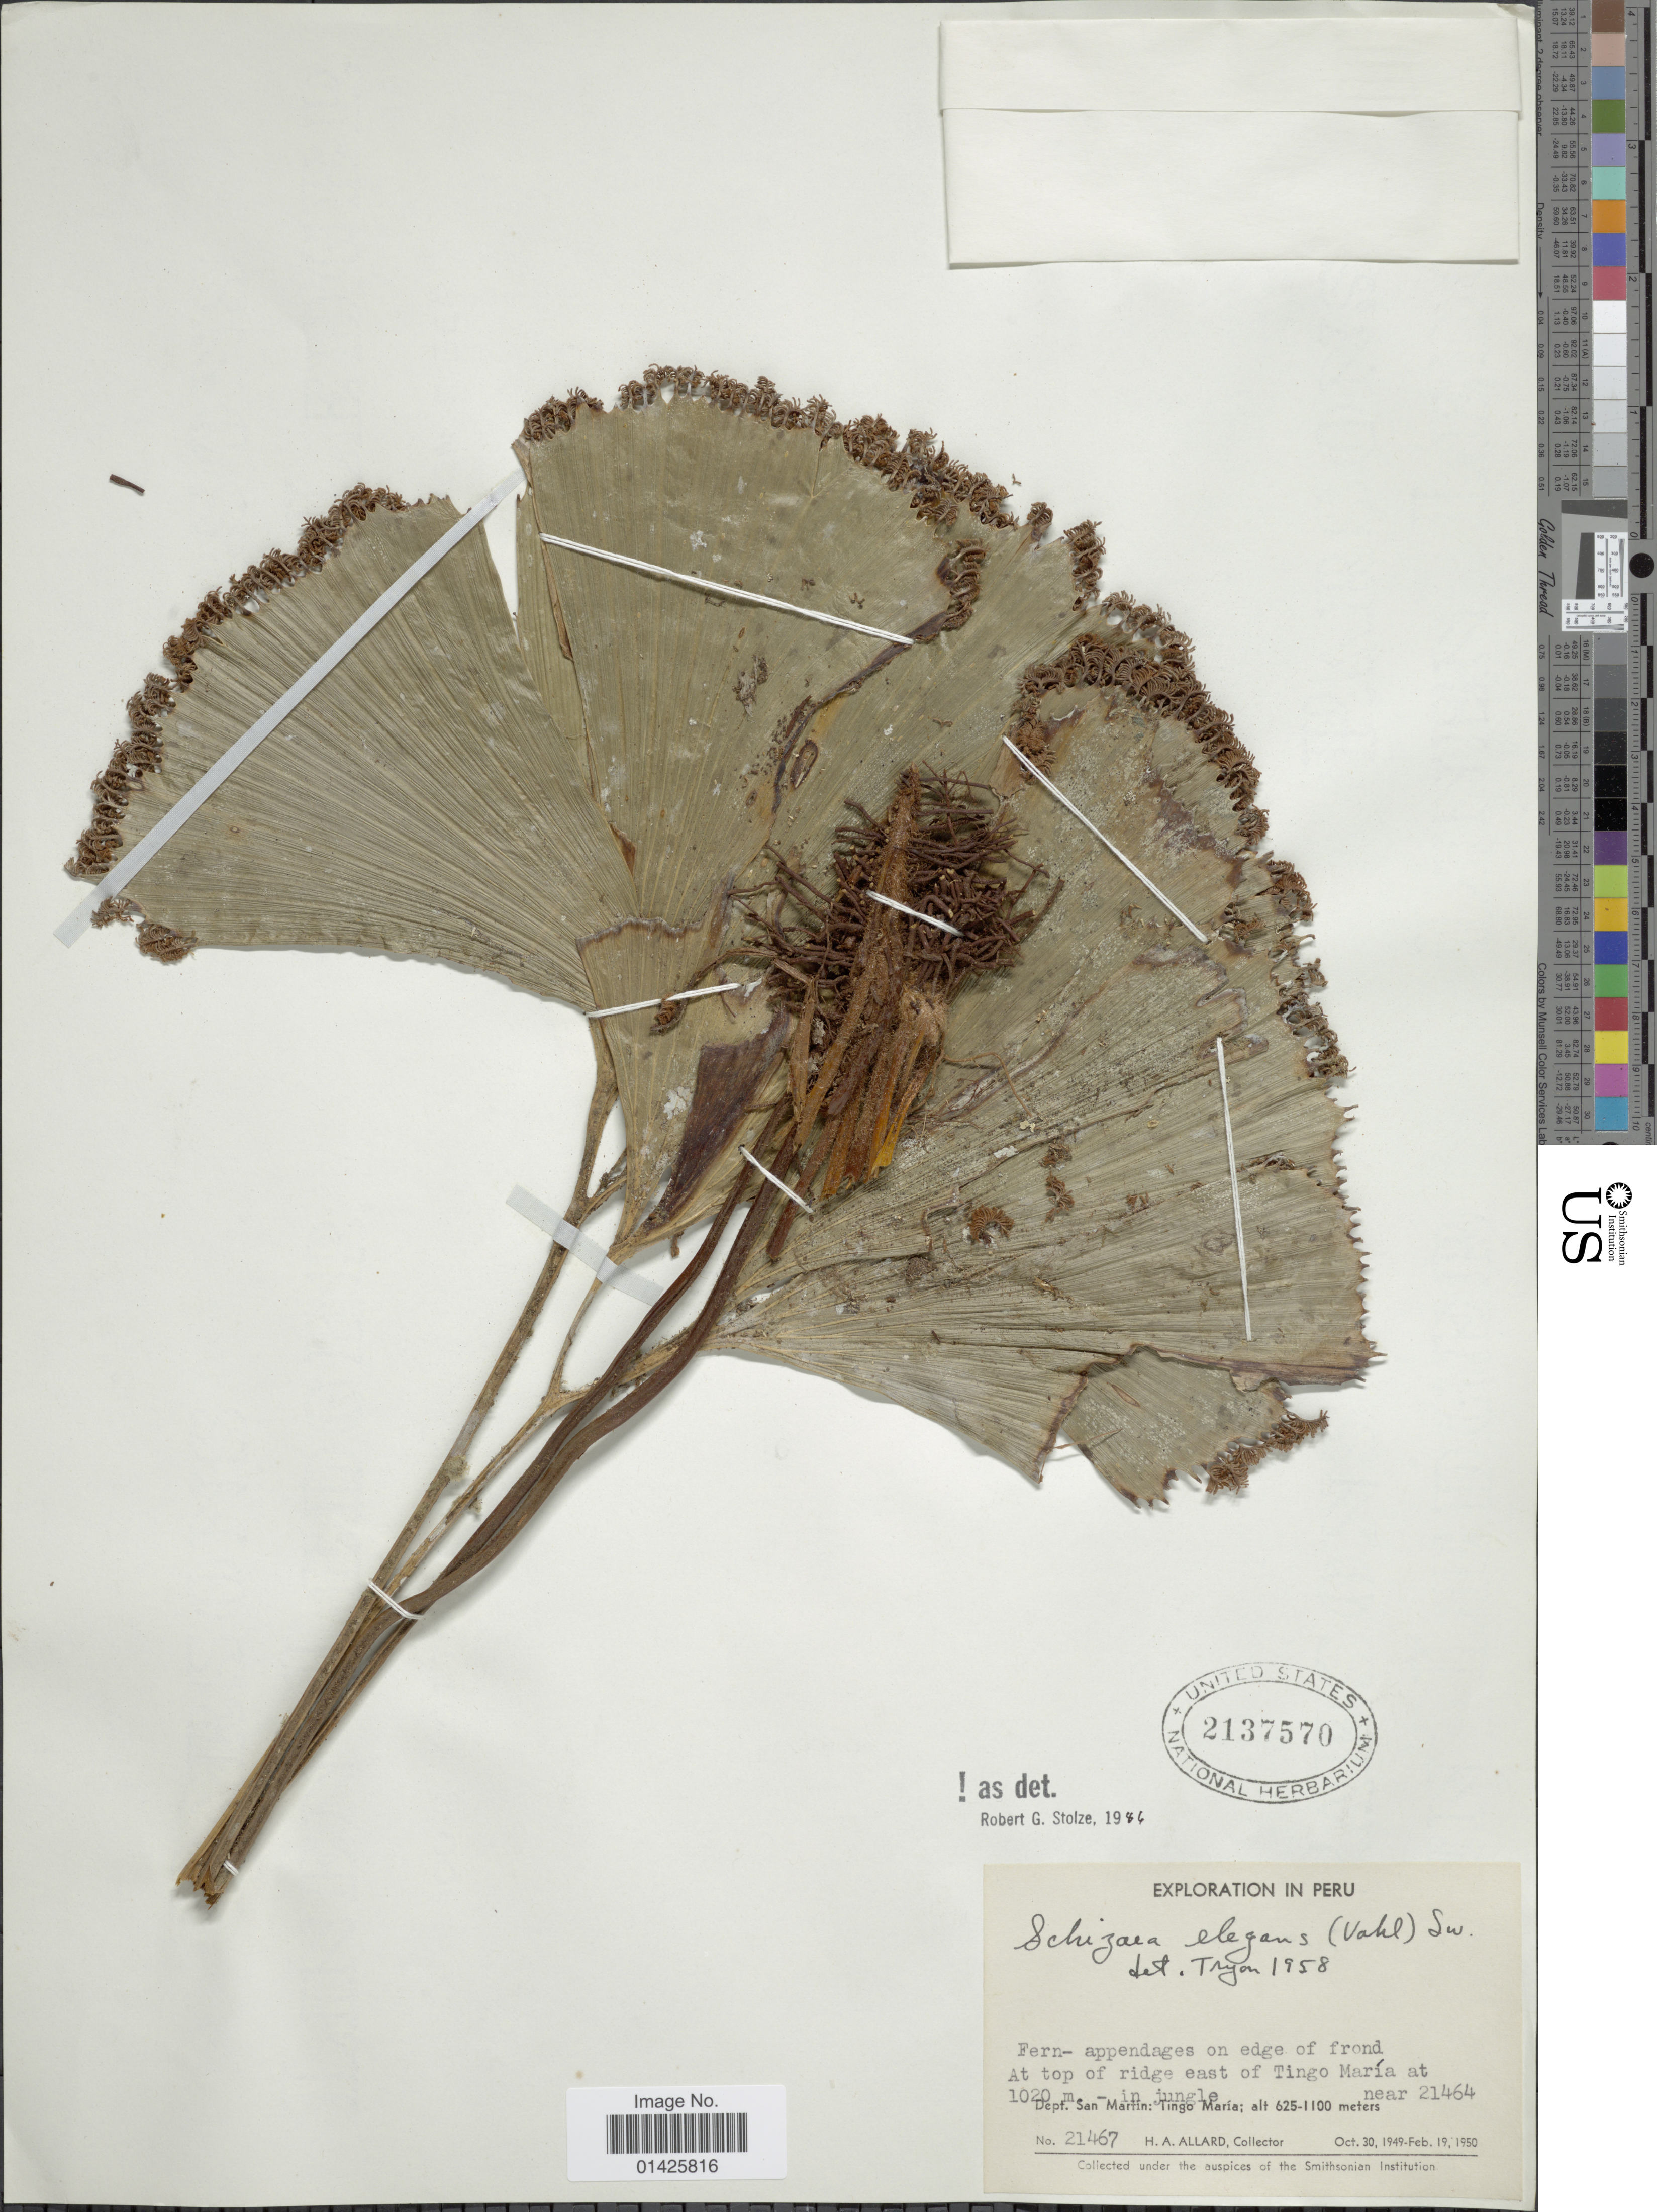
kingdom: Plantae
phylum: Tracheophyta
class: Polypodiopsida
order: Schizaeales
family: Schizaeaceae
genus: Schizaea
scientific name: Schizaea elegans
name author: (Vahl) Sw.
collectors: H. A. Allard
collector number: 21467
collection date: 1949-10-30/1950-02-19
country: Peru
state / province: San Martín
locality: Fern- appendages on edge of frond, At rop of ridge east of Tingo María at 1020m. - in jungle near 21464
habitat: at top of ridge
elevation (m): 625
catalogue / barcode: US 2137570